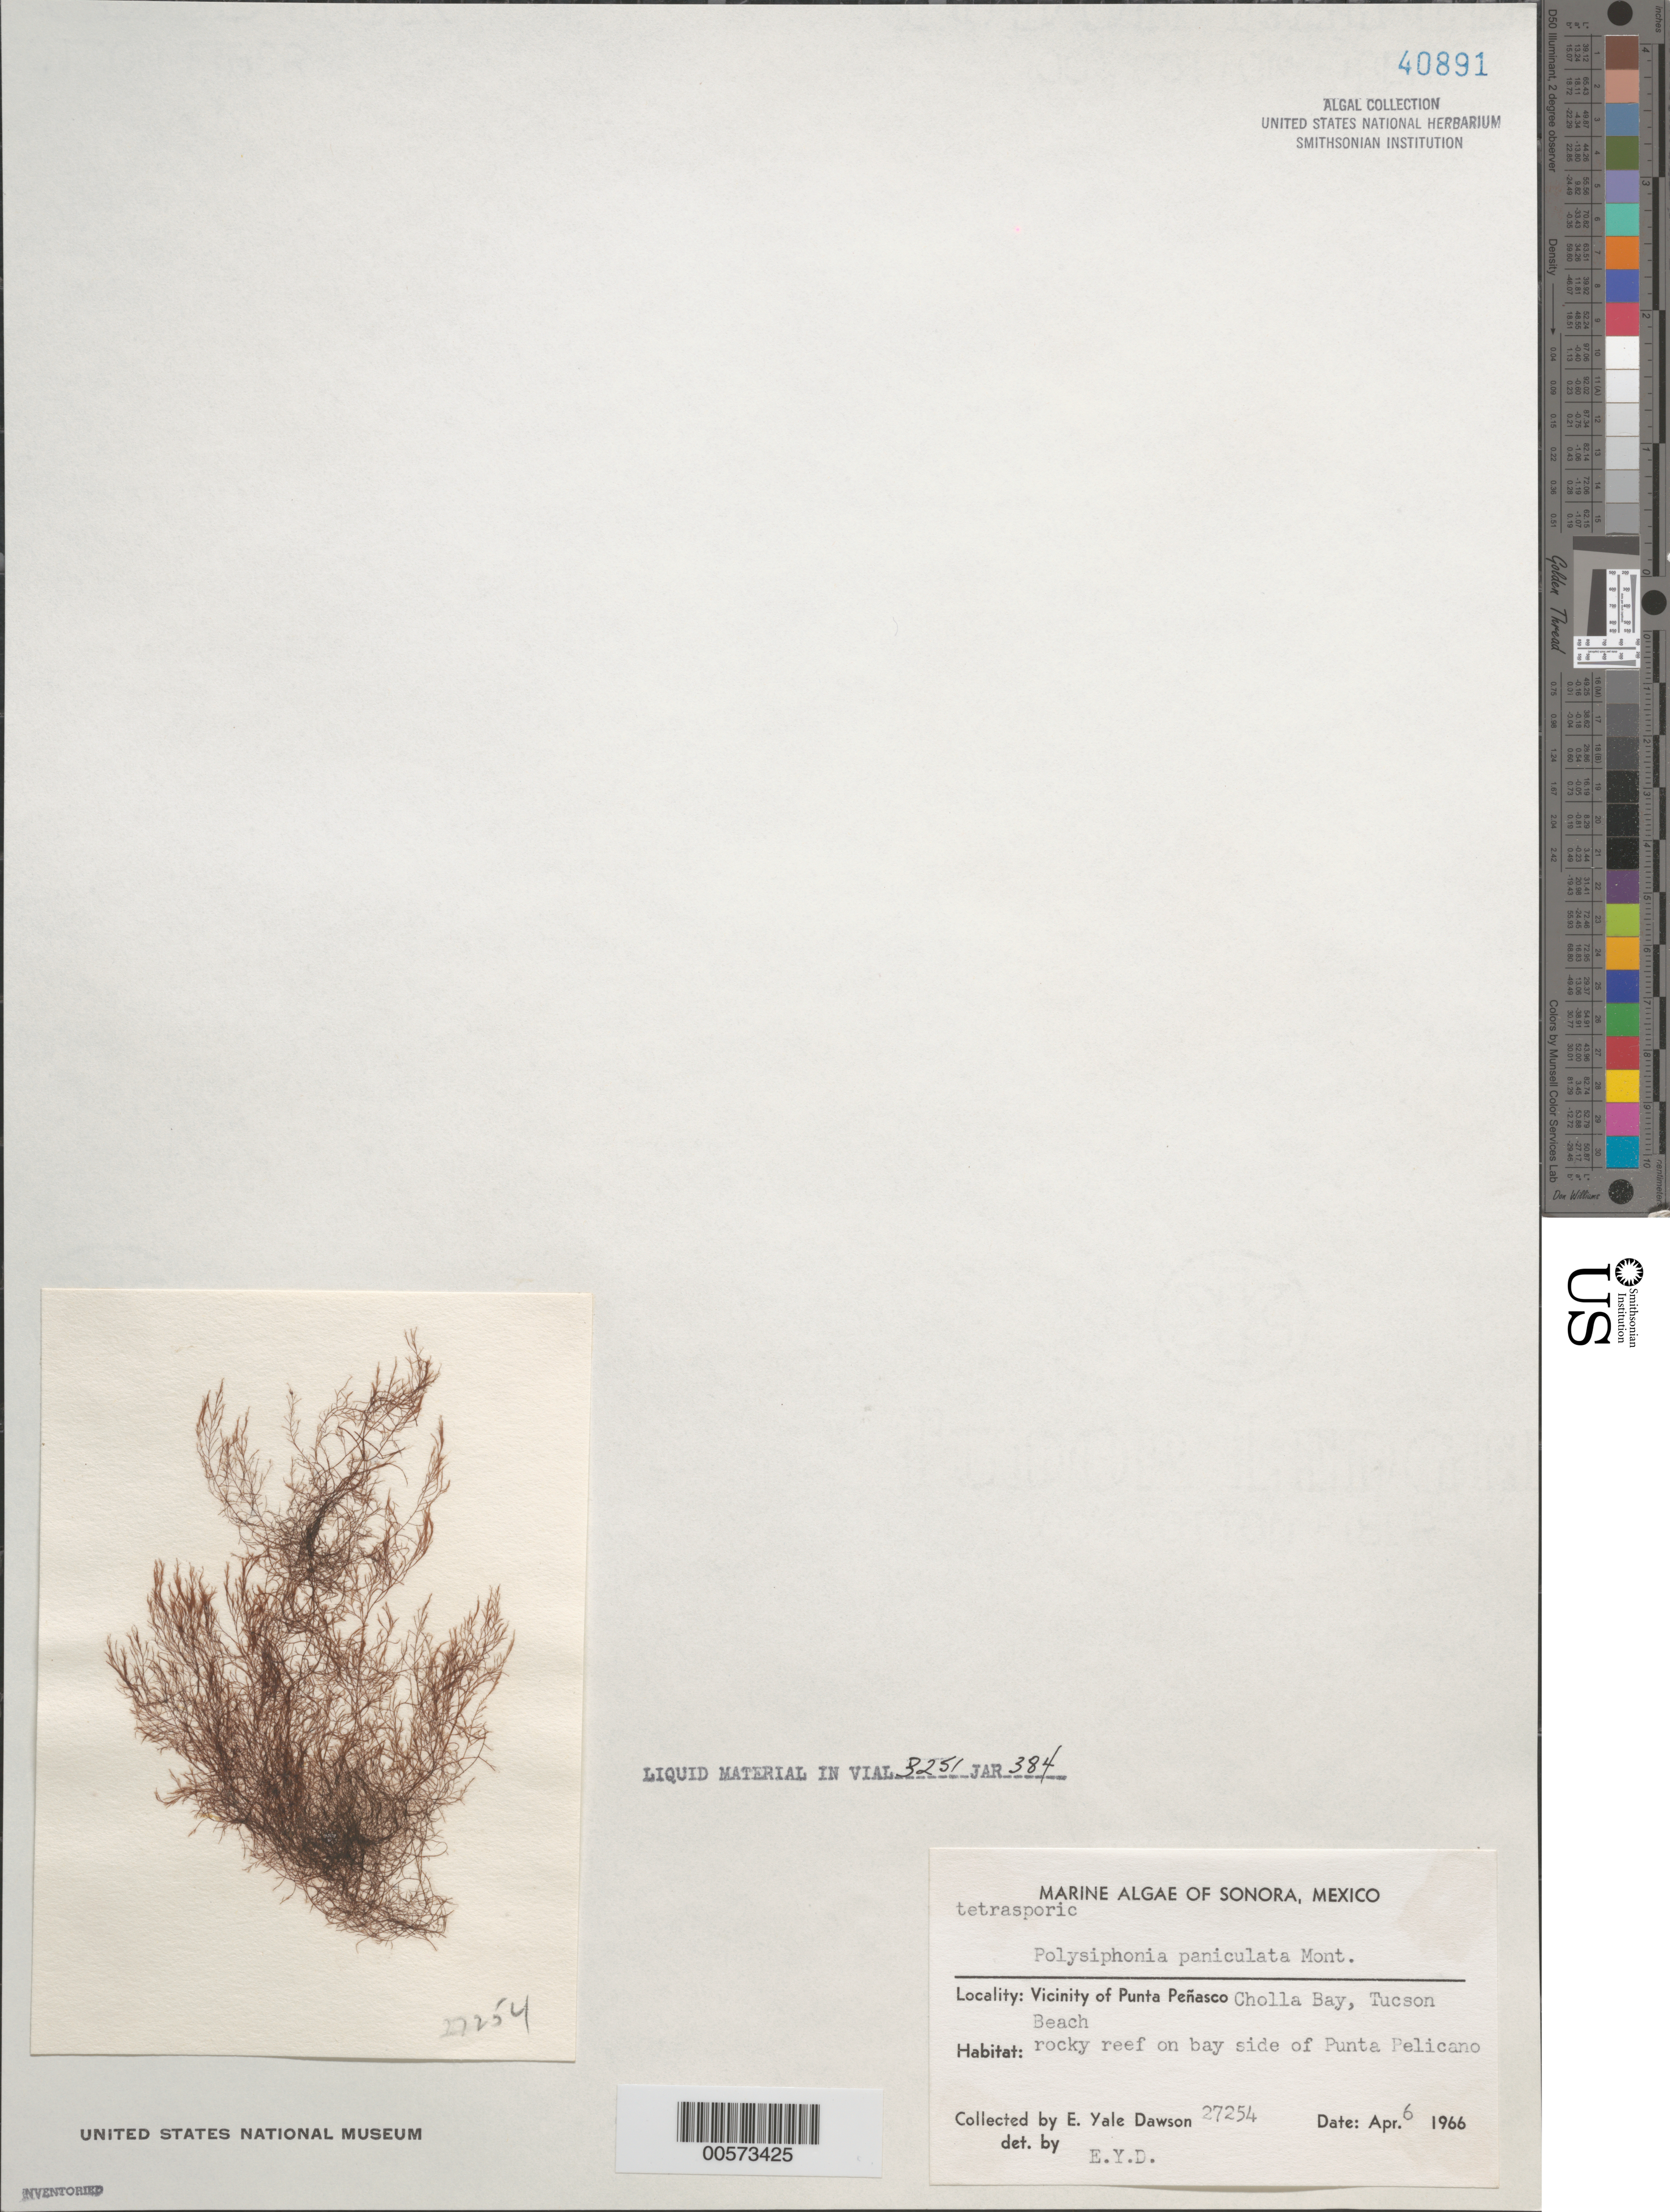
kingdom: Plantae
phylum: Rhodophyta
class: Florideophyceae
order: Ceramiales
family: Rhodomelaceae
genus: Eutrichosiphonia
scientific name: Eutrichosiphonia paniculata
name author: (Mont.) D.E.Bustamante & T.O. Cho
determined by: Algae name updating Project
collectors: E. Y. Dawson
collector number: EYD 27254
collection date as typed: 06 Apr 1966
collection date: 1966-04-06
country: Mexico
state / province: Sonora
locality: Cholla Bay, Tucson Beach, Punta Pelicano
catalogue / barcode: US 40891